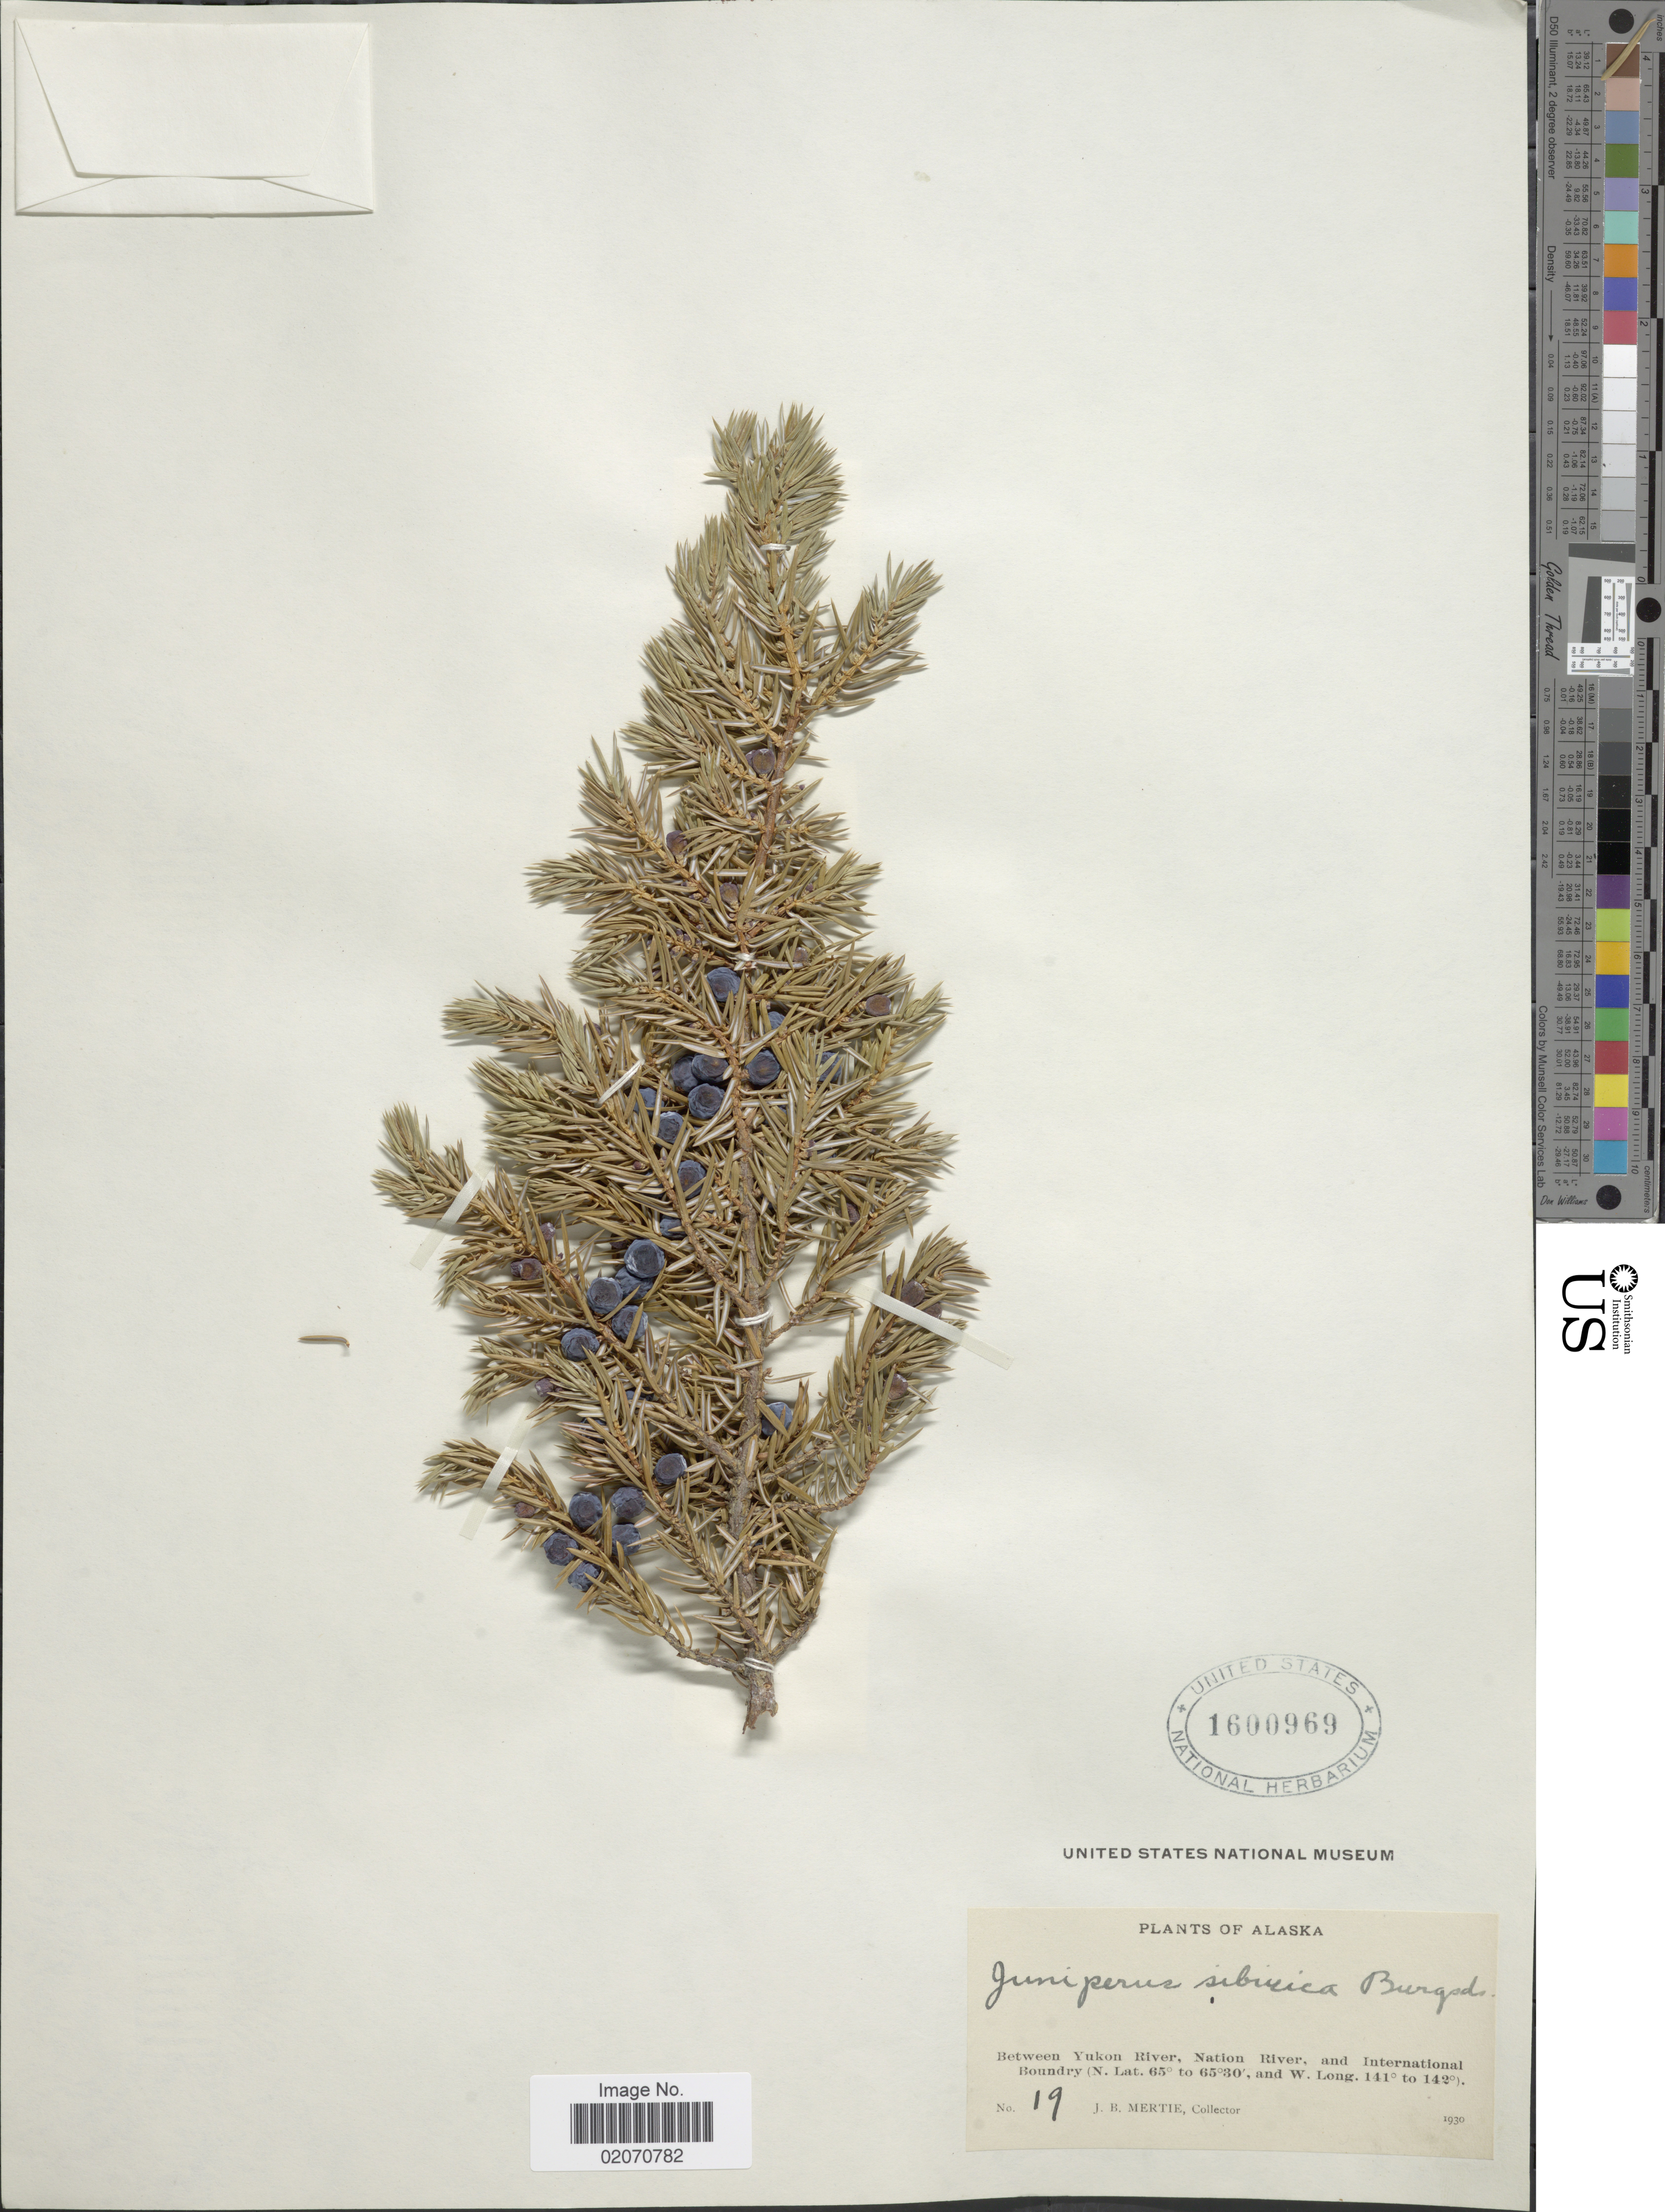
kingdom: Plantae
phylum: Tracheophyta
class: Pinopsida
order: Pinales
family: Cupressaceae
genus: Juniperus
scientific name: Juniperus communis subsp. nana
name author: (Willd.) Syme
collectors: J. Mertie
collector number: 19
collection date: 1930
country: United States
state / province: Alaska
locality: Between Yukon River, Nation River, and International Boundary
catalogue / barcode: US 1600969